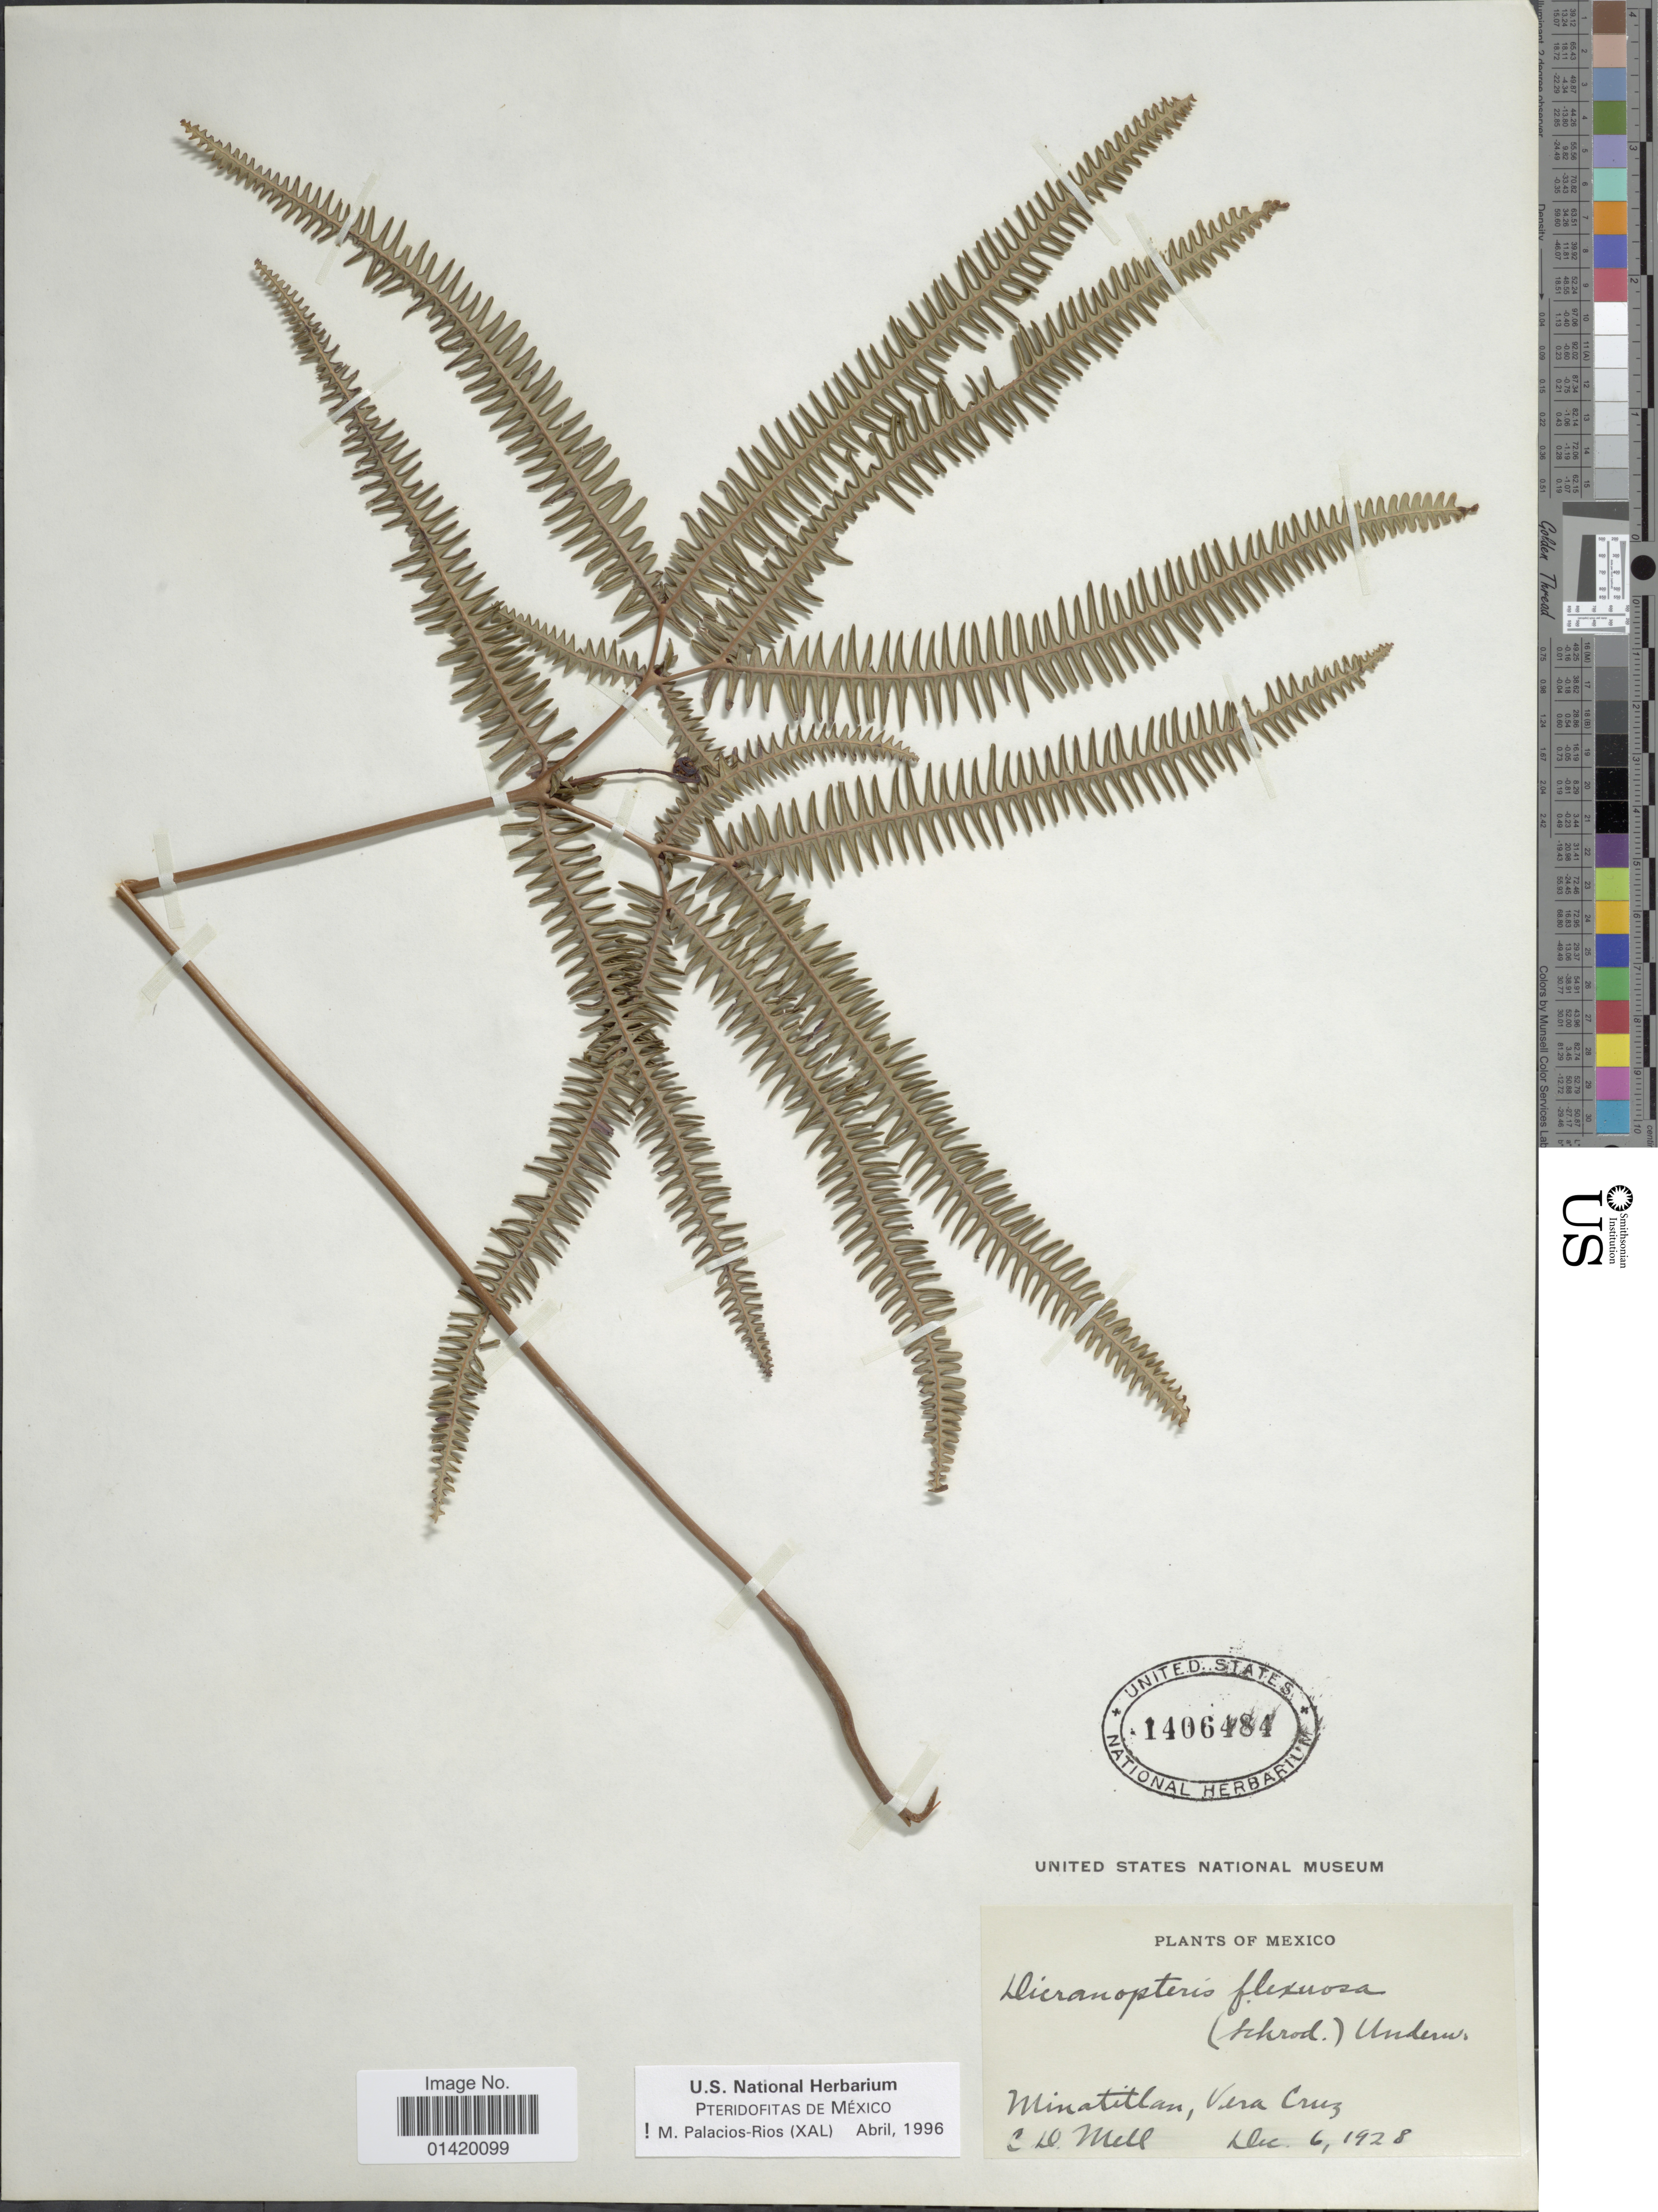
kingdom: Plantae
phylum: Tracheophyta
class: Polypodiopsida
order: Gleicheniales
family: Gleicheniaceae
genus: Dicranopteris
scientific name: Dicranopteris flexuosa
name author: (Schrad.) Underw.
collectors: C. D. Mell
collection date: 1928-12-06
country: Mexico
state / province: Veracruz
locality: Minatitlan, Vera Cruz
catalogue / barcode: US 1406484